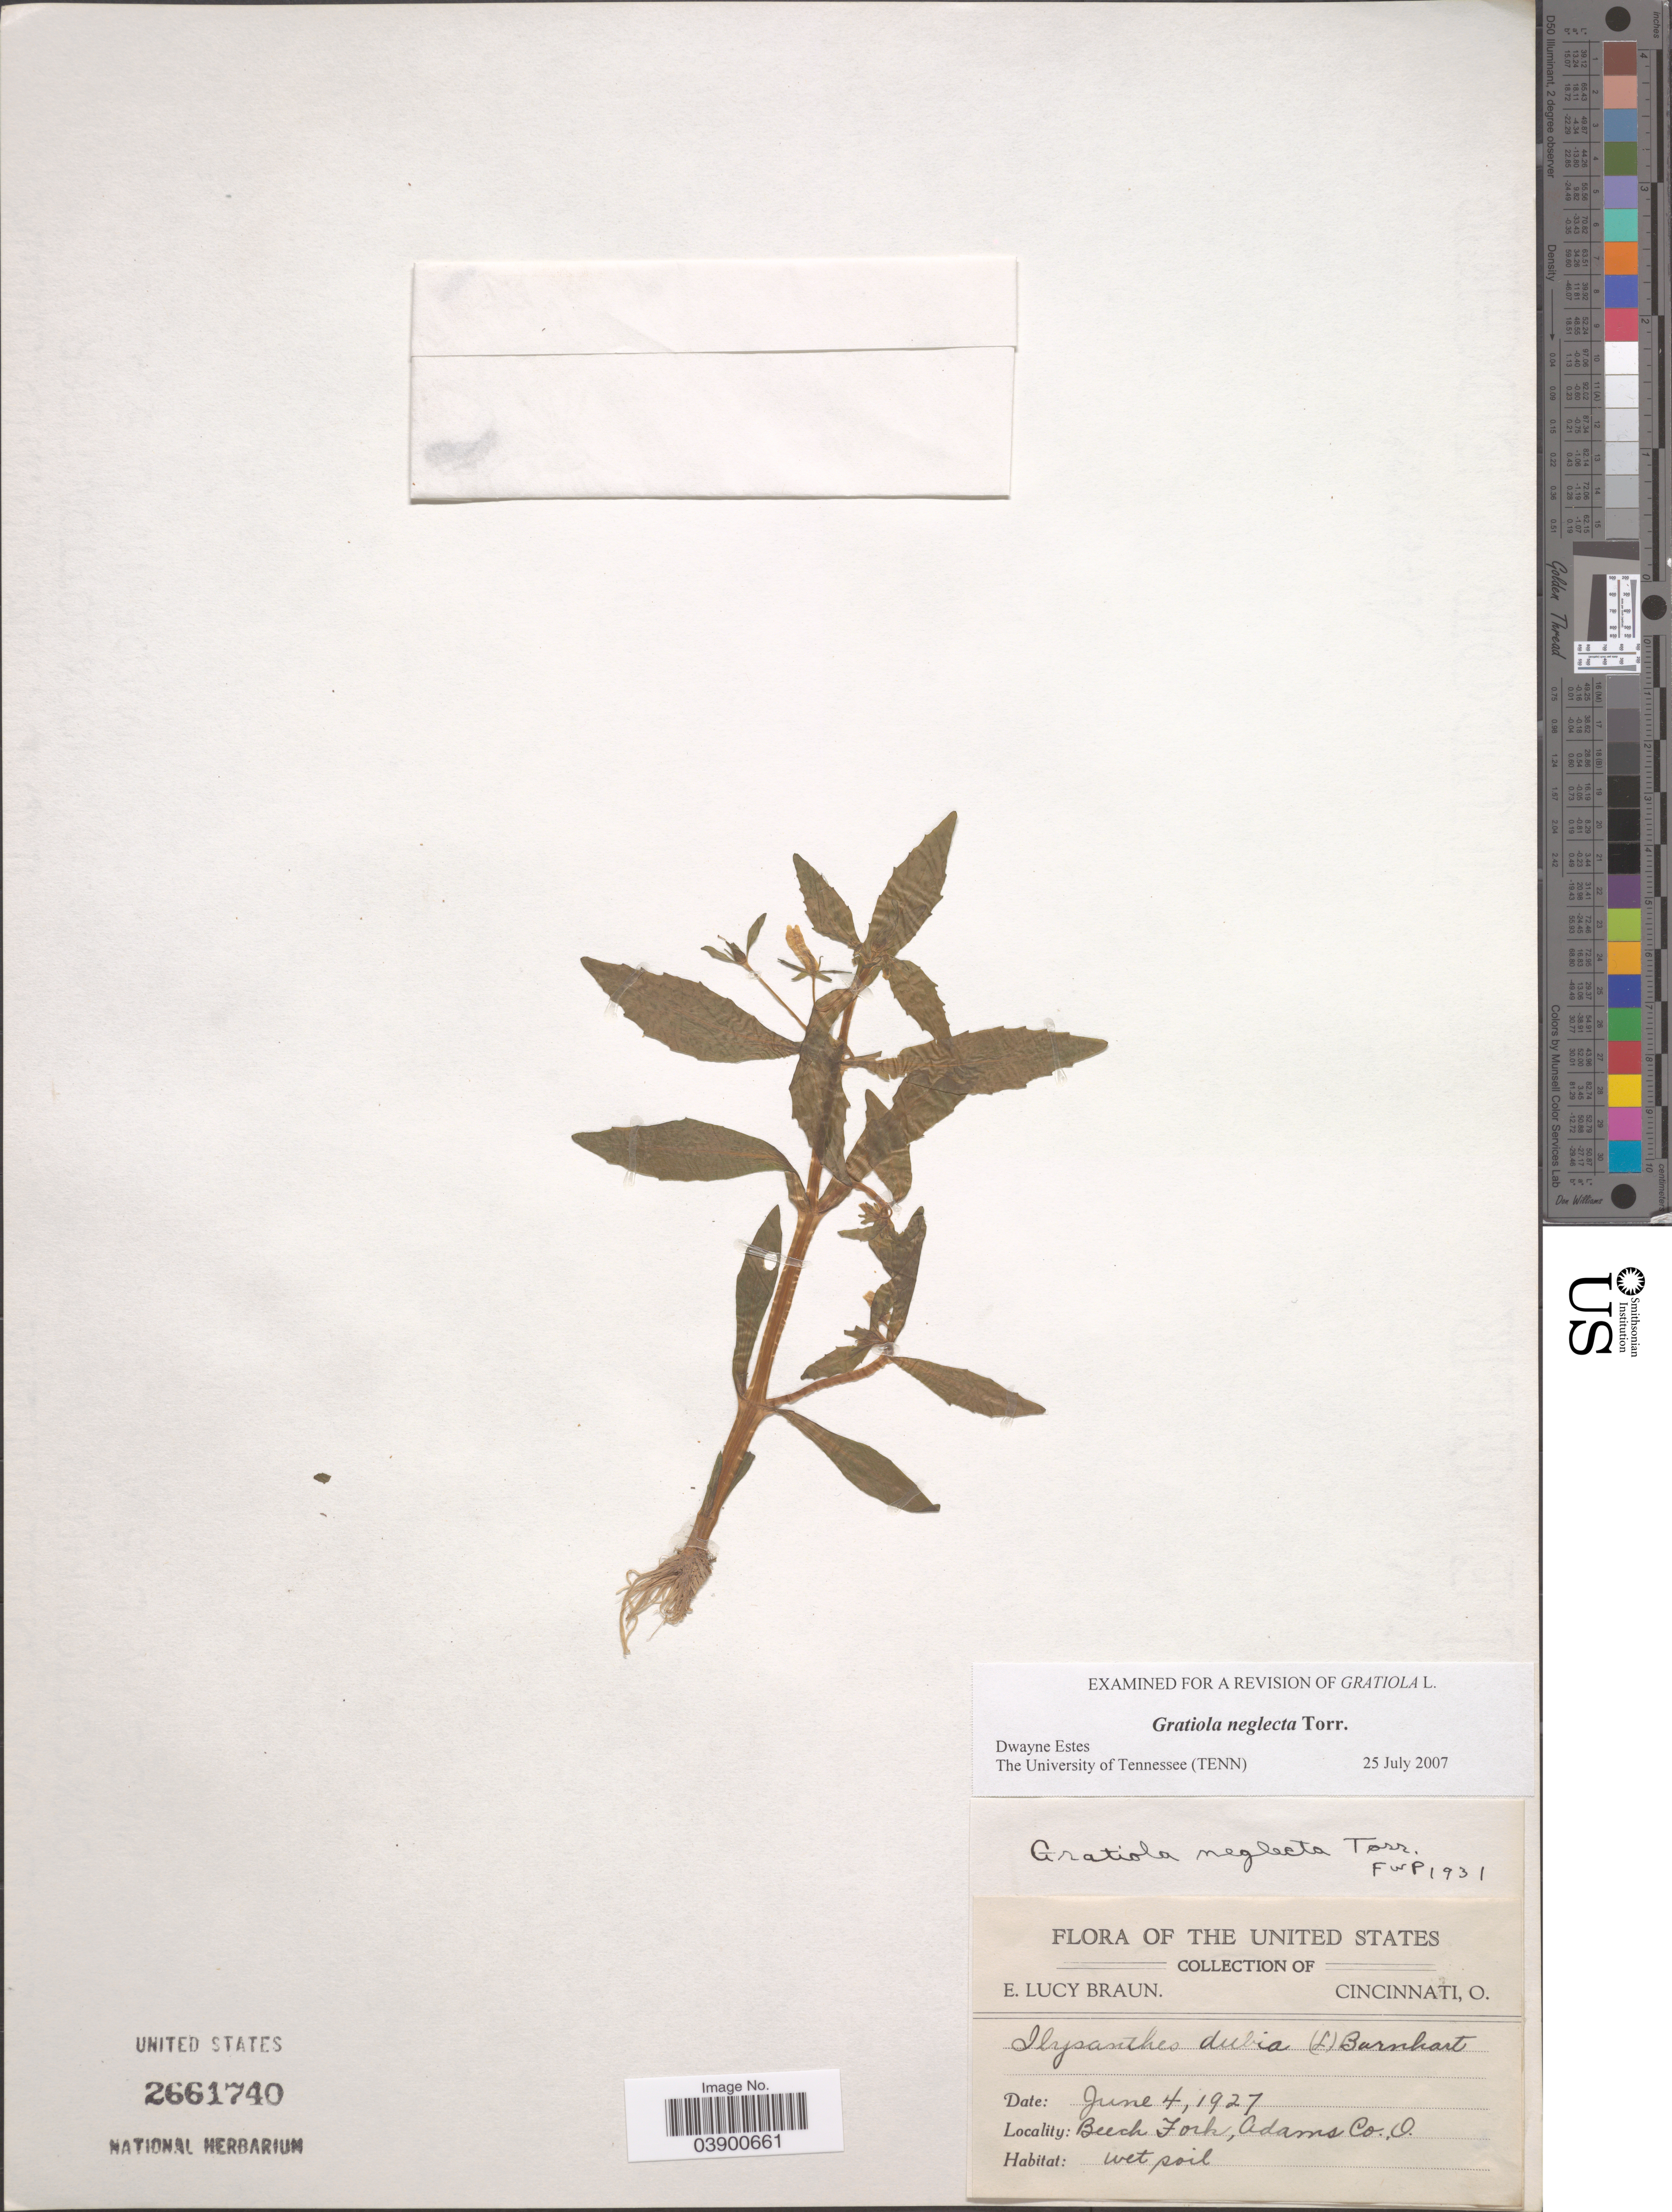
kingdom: Plantae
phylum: Tracheophyta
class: Magnoliopsida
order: Lamiales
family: Plantaginaceae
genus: Gratiola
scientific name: Gratiola neglecta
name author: Torr.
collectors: E. L. Braun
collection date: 1927-06-04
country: United States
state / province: Ohio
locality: Beech Fork, Adams Co.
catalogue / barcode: US 2661740